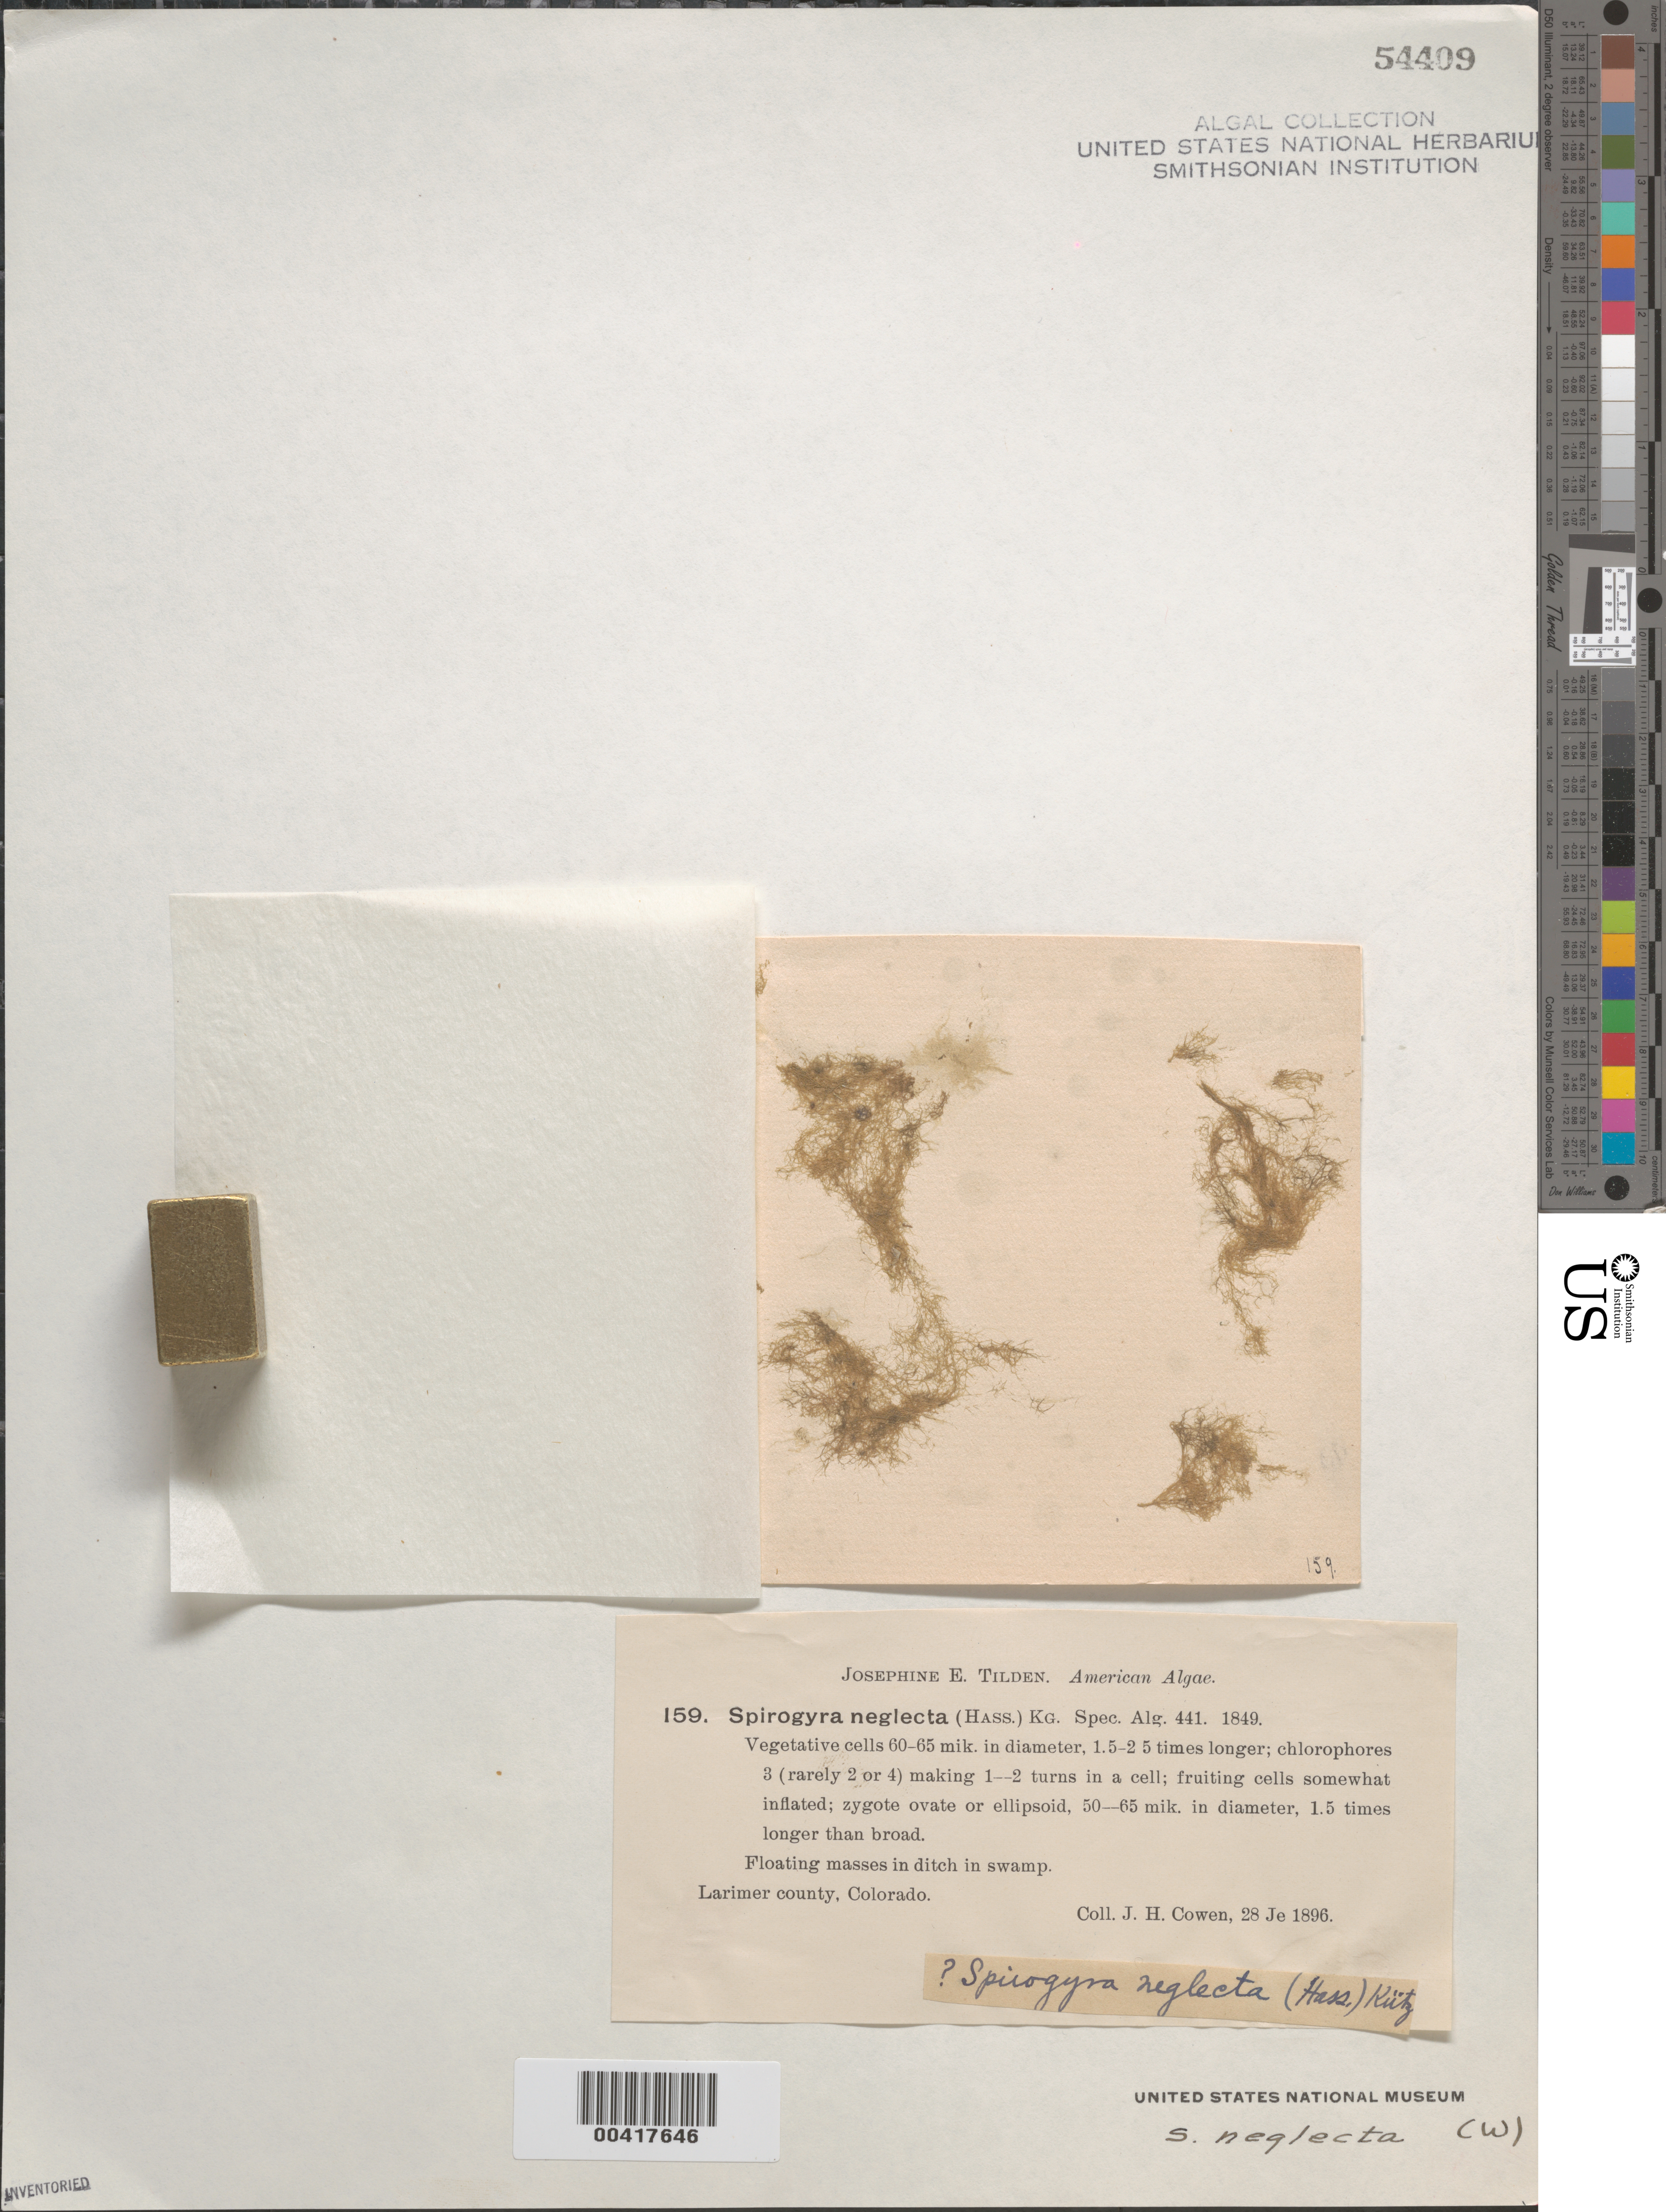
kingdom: Plantae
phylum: Charophyta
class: Zygnematophyceae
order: Zygnematales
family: Zygnemataceae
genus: Spirogyra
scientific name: Spirogyra neglecta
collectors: J. H. Cowen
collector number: JET 159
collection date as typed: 28 Jun 1896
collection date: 1896-06-28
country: United States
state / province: Colorado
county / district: Larimer County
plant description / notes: Tilden, American Algae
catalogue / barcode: US 54409